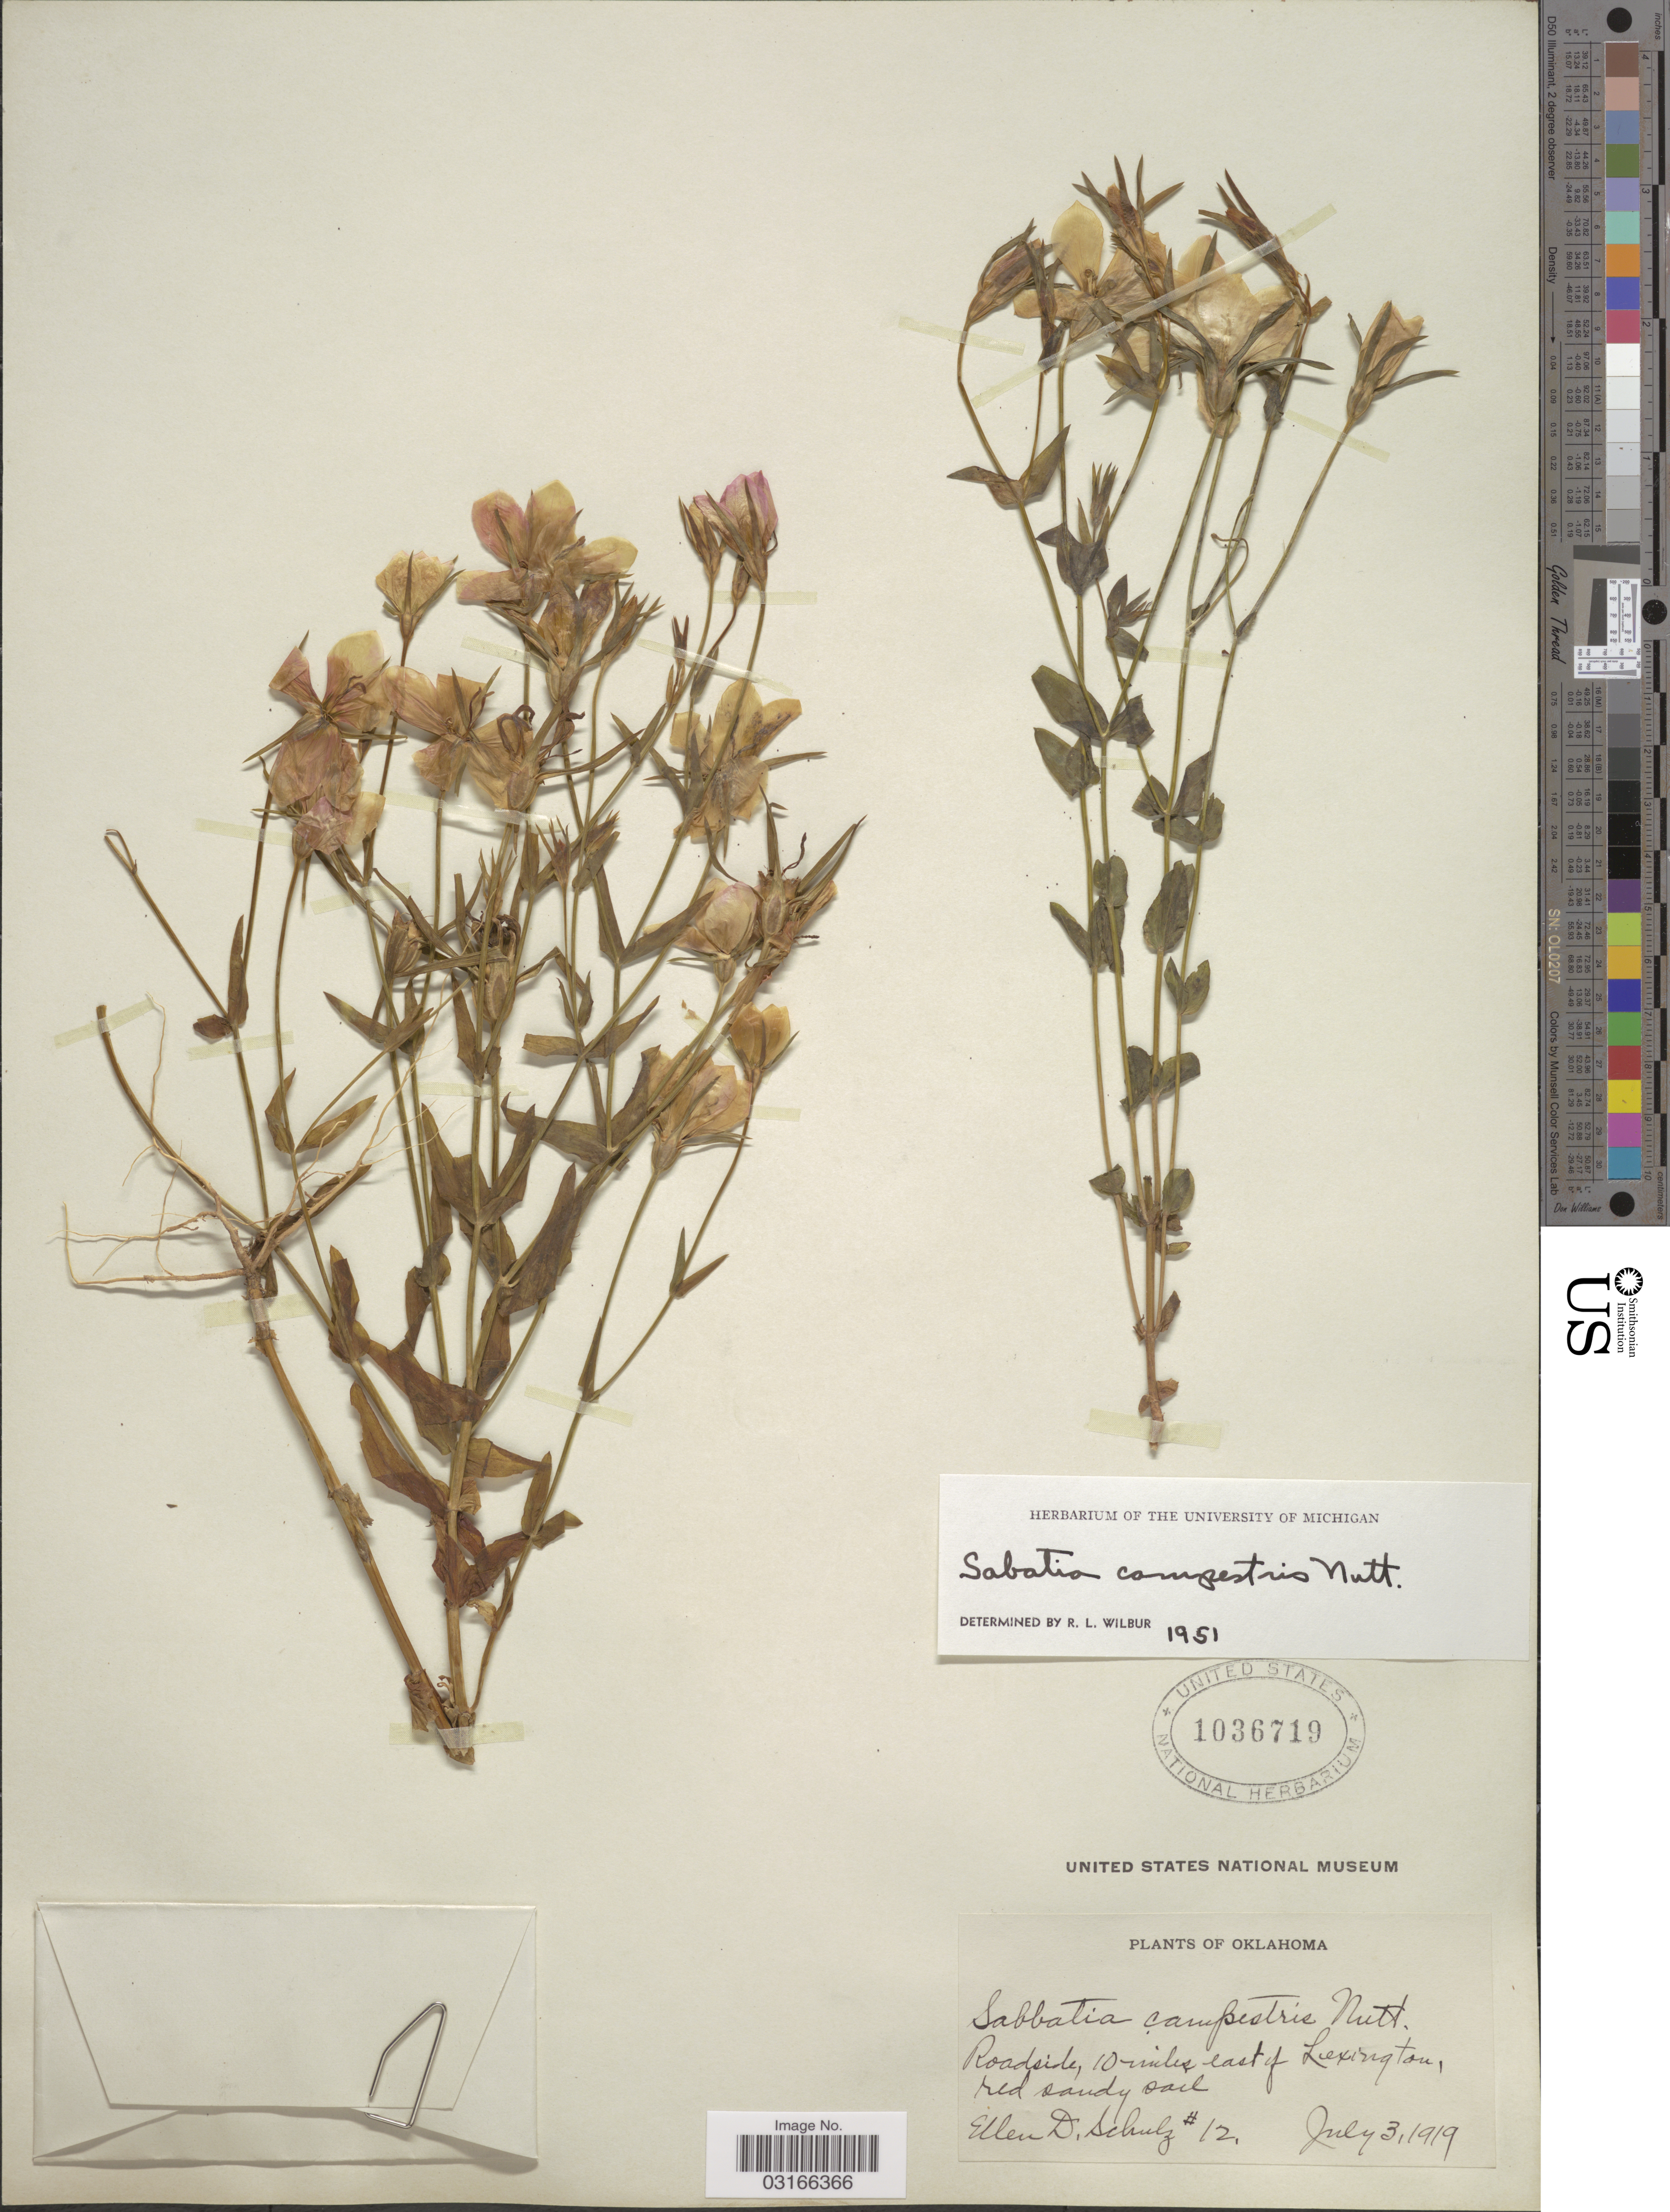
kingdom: Plantae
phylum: Tracheophyta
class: Magnoliopsida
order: Gentianales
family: Gentianaceae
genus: Sabatia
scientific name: Sabatia campestris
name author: Nutt.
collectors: E. D. Schulz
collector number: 12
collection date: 1919-07-03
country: United States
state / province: Oklahoma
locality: Roadside, 10 miles east of Lexington.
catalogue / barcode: US 1036719